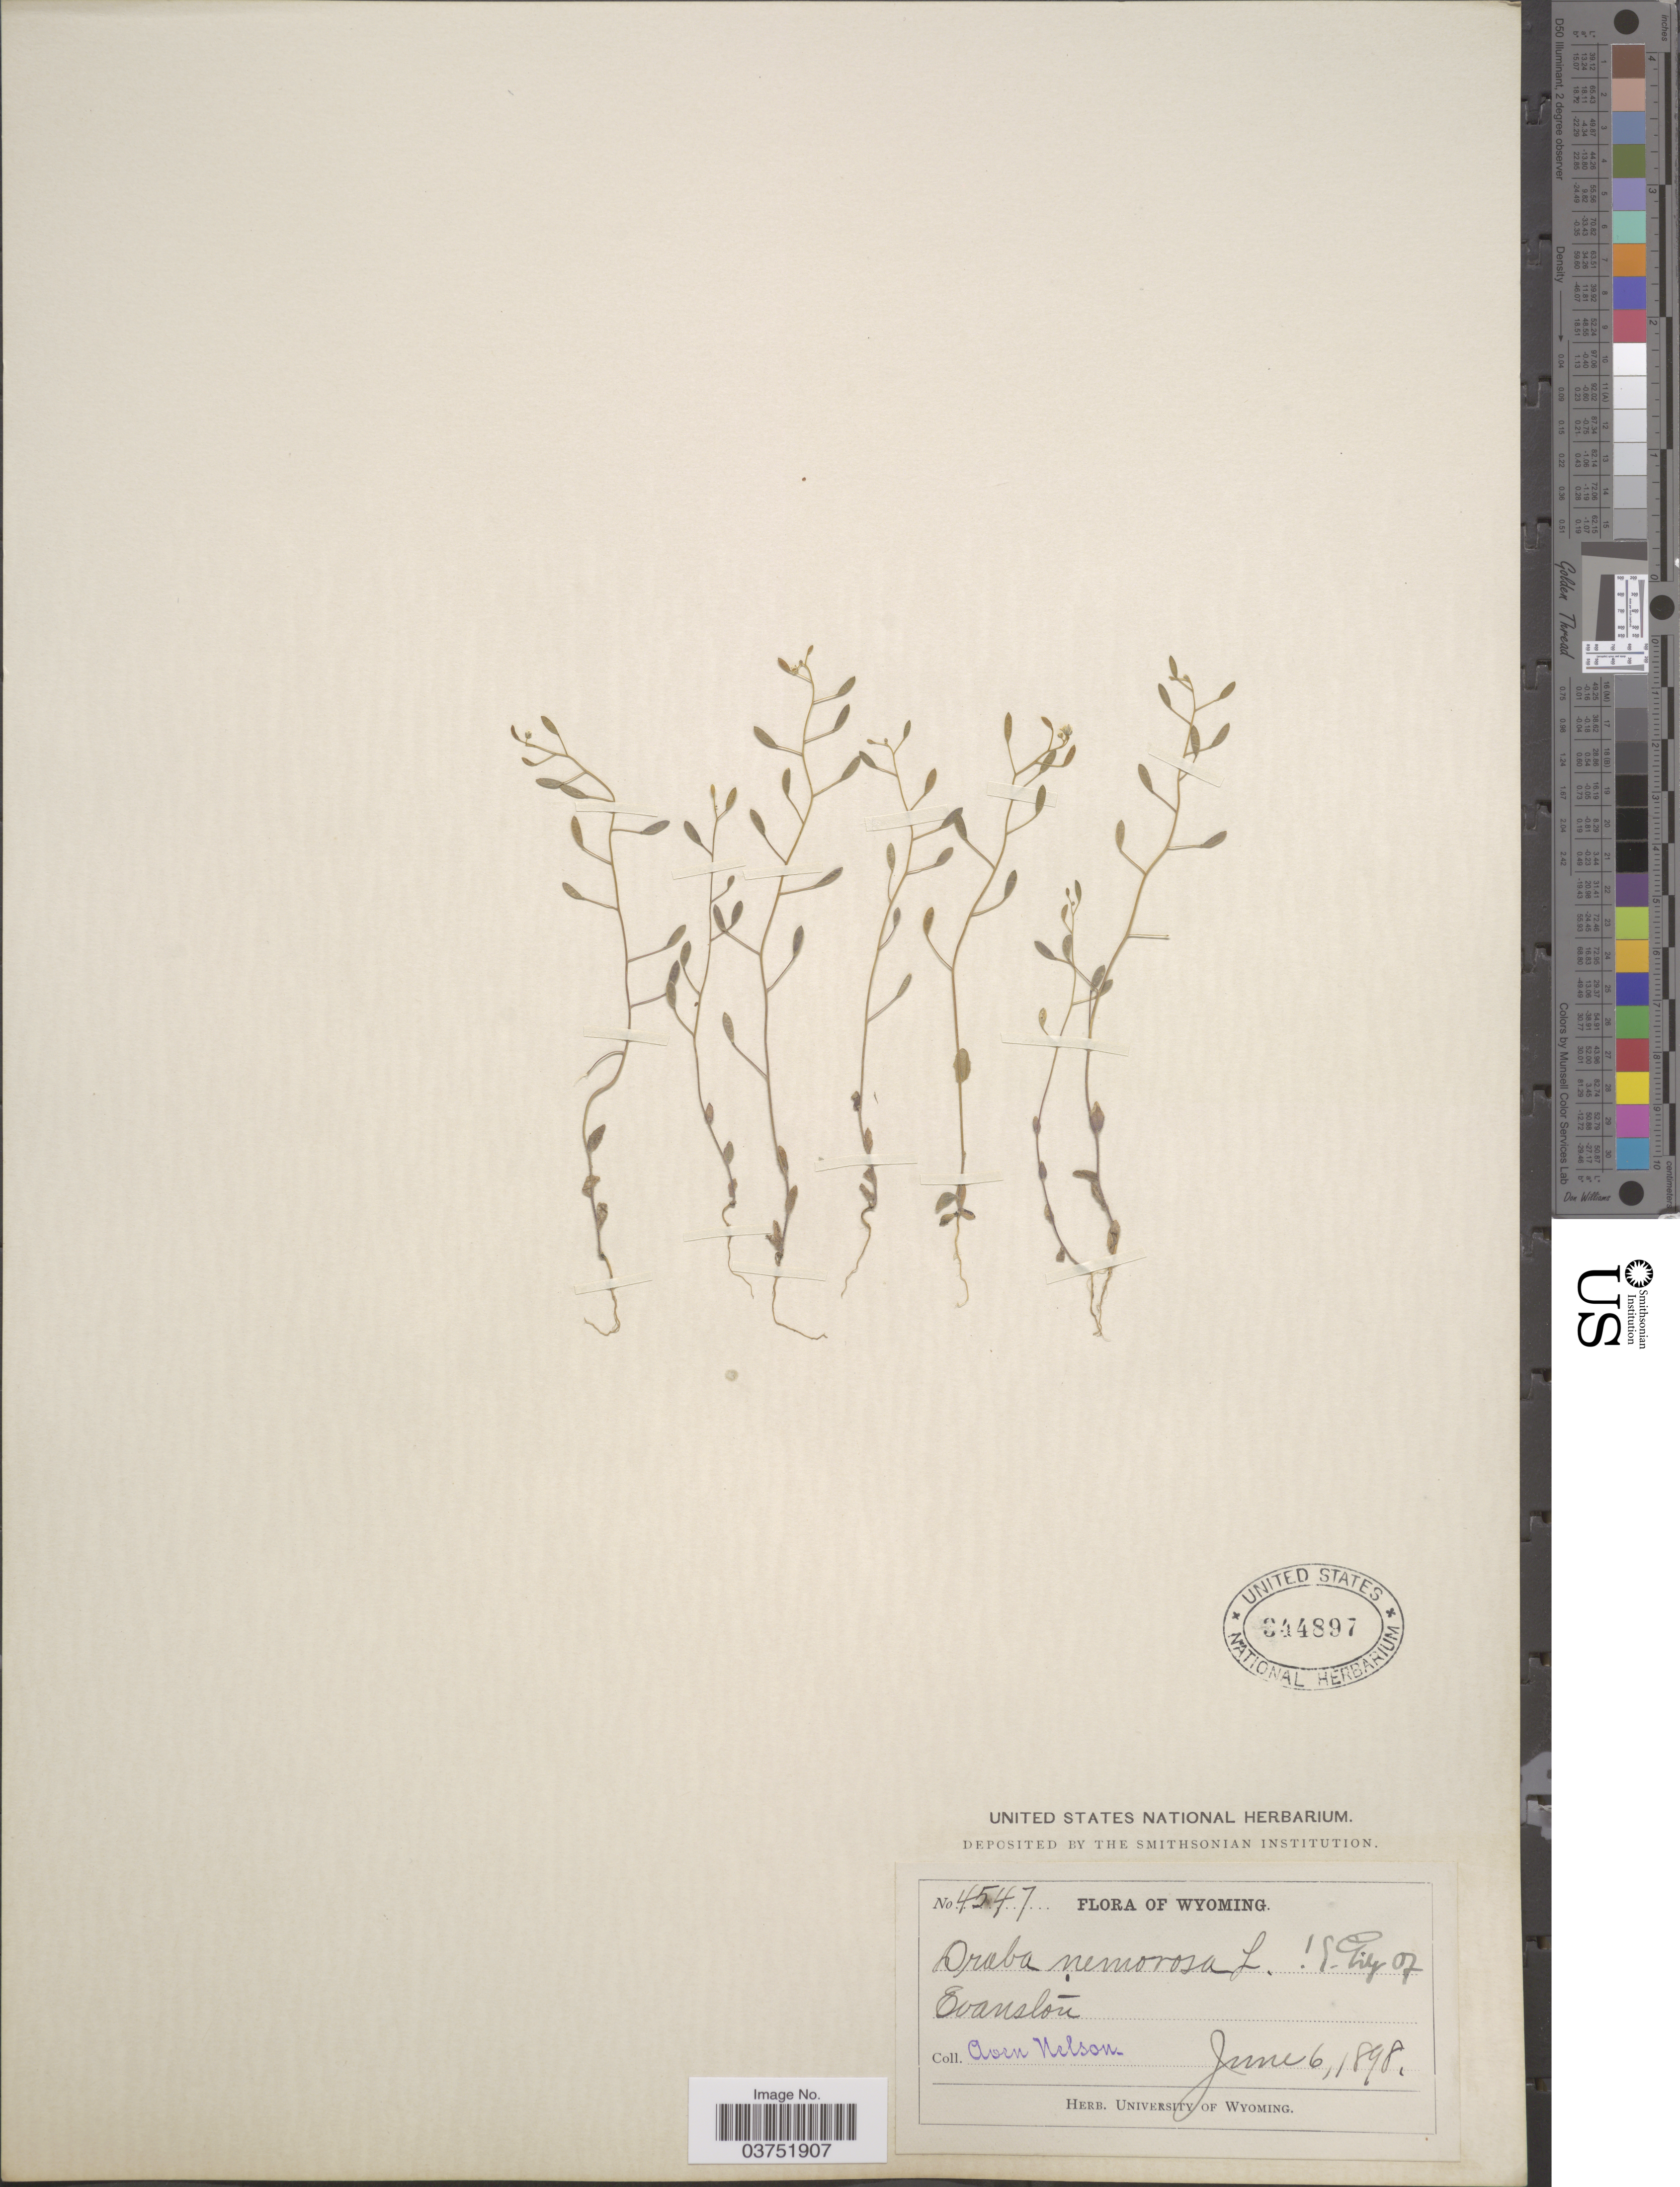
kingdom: Plantae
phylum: Tracheophyta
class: Magnoliopsida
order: Brassicales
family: Brassicaceae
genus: Draba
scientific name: Draba nemorosa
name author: L.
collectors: A. Nelson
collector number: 4547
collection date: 1898-06-06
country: United States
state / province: Wyoming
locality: Evanston.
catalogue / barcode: US 344897